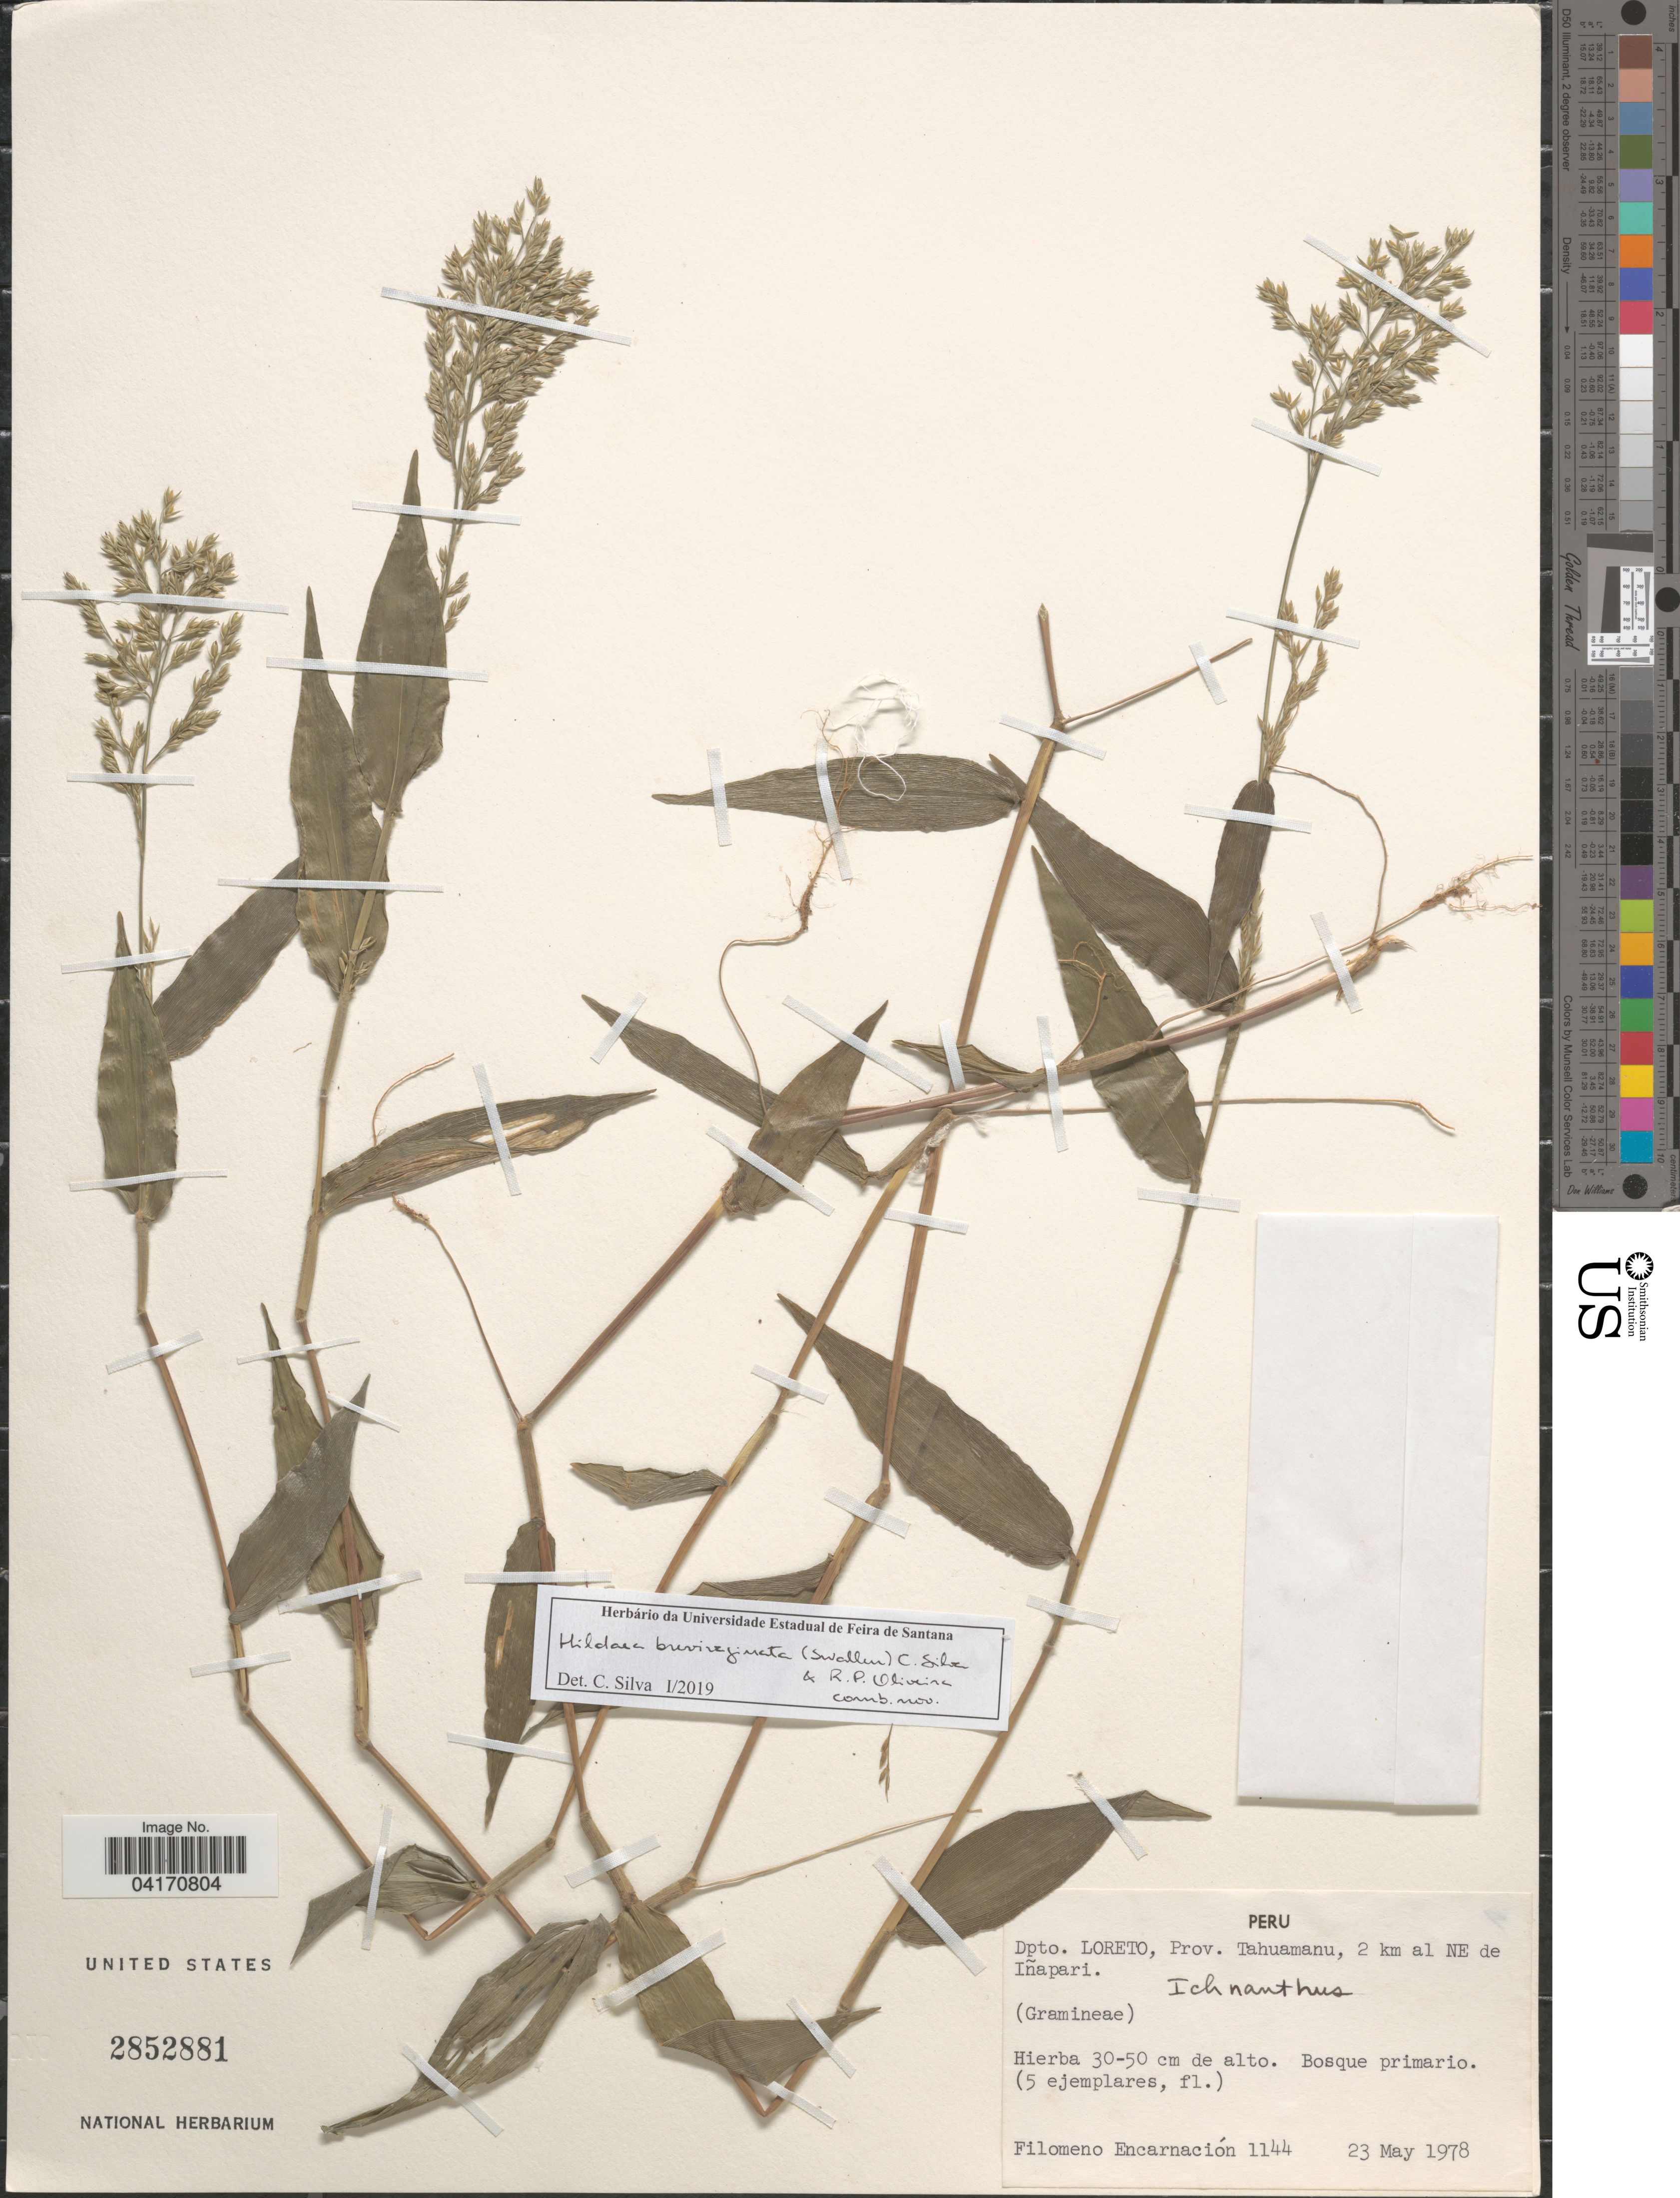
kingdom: Plantae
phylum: Tracheophyta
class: Liliopsida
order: Poales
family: Poaceae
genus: Hildaea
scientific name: Hildaea brevivaginata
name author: (Swallen)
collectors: F. Encarnación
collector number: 1144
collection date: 1978-05-23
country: Peru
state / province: Loreto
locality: Dpto. Loreto, Prov. Tahuamanu, 2 km al NE de Iñapari.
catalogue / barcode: US 2852881